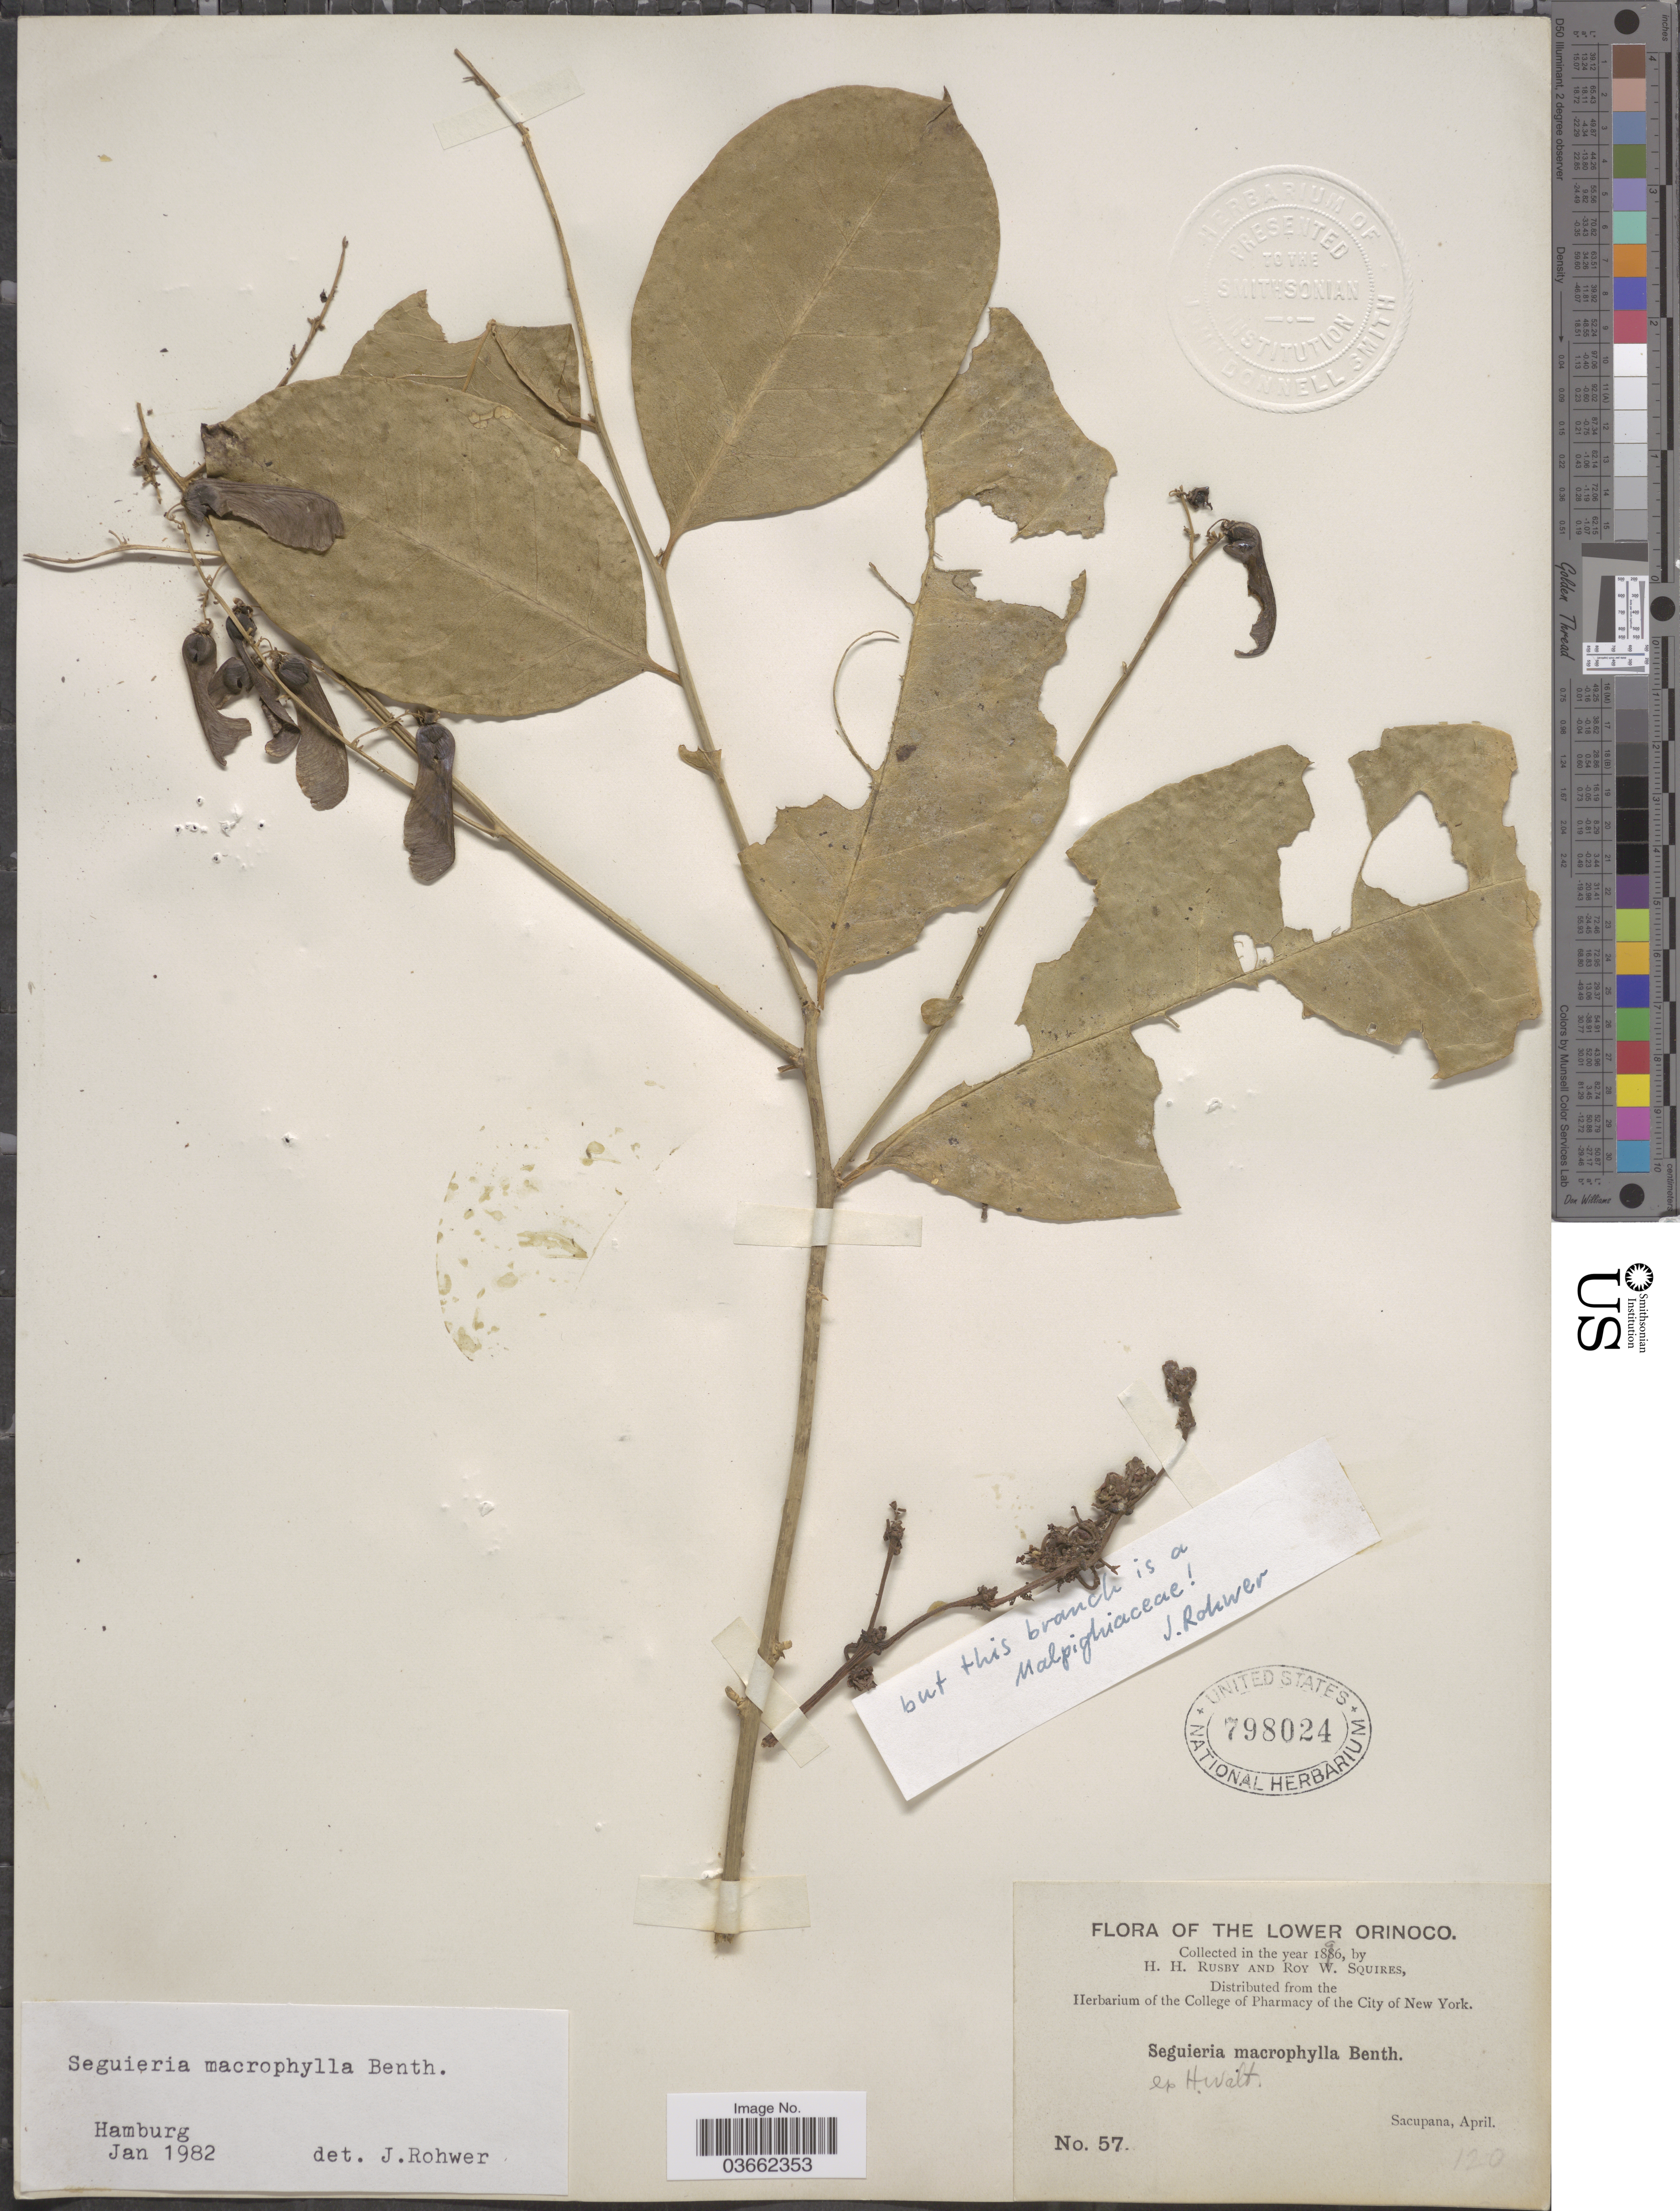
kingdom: Plantae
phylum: Tracheophyta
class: Magnoliopsida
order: Caryophyllales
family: Phytolaccaceae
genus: Seguieria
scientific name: Seguieria macrophylla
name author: Benth.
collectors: H. H. Rusby & R. Squires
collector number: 57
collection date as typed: April 1896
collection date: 1896-04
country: Venezuela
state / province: Delta Amacuro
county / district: Antonio Díaz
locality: Lower Orinoco, Sacupana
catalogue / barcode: US 798024